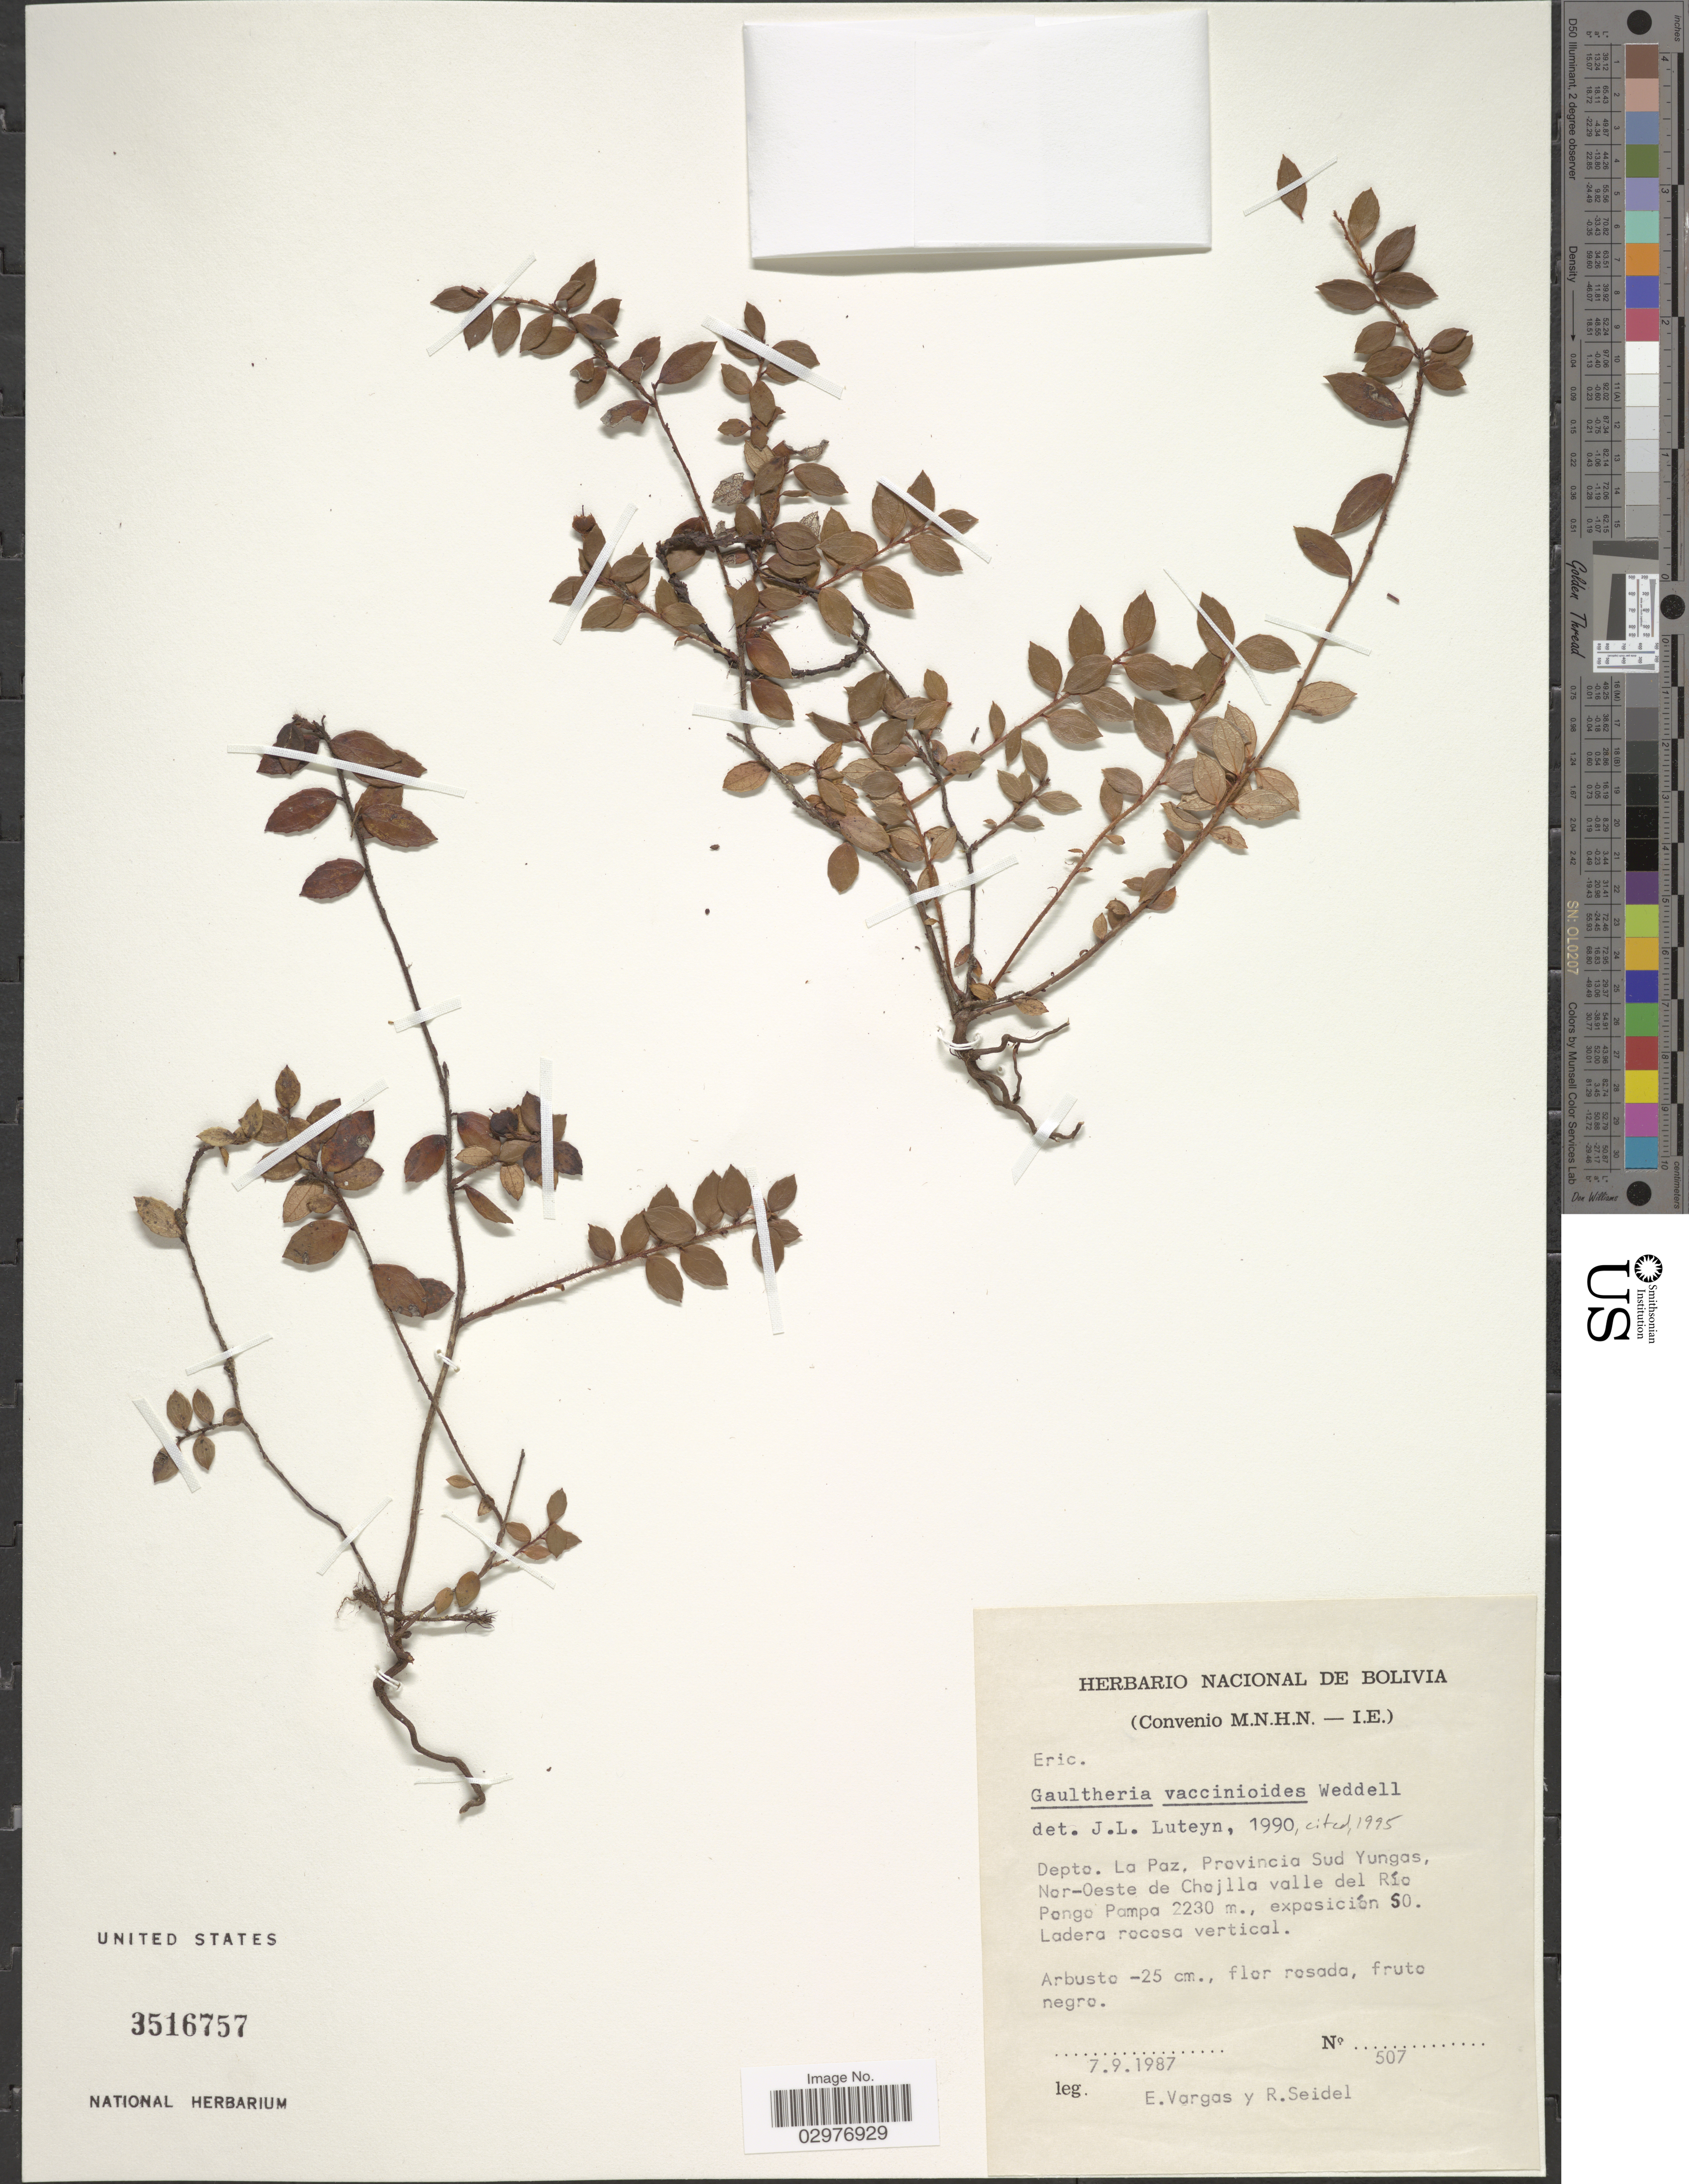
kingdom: Plantae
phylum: Tracheophyta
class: Magnoliopsida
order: Ericales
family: Ericaceae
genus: Gaultheria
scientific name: Gaultheria vaccinioides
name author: Wedd.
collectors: E. Vargas & R. Seidel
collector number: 507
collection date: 1987-09-07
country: Bolivia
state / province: La Paz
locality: Depto. La Paz, Provincia Sud Yungas, Nor-Oeste de Chojlla valle del Río Pongo Pampa, exposición SO.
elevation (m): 2230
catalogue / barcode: US 3516757